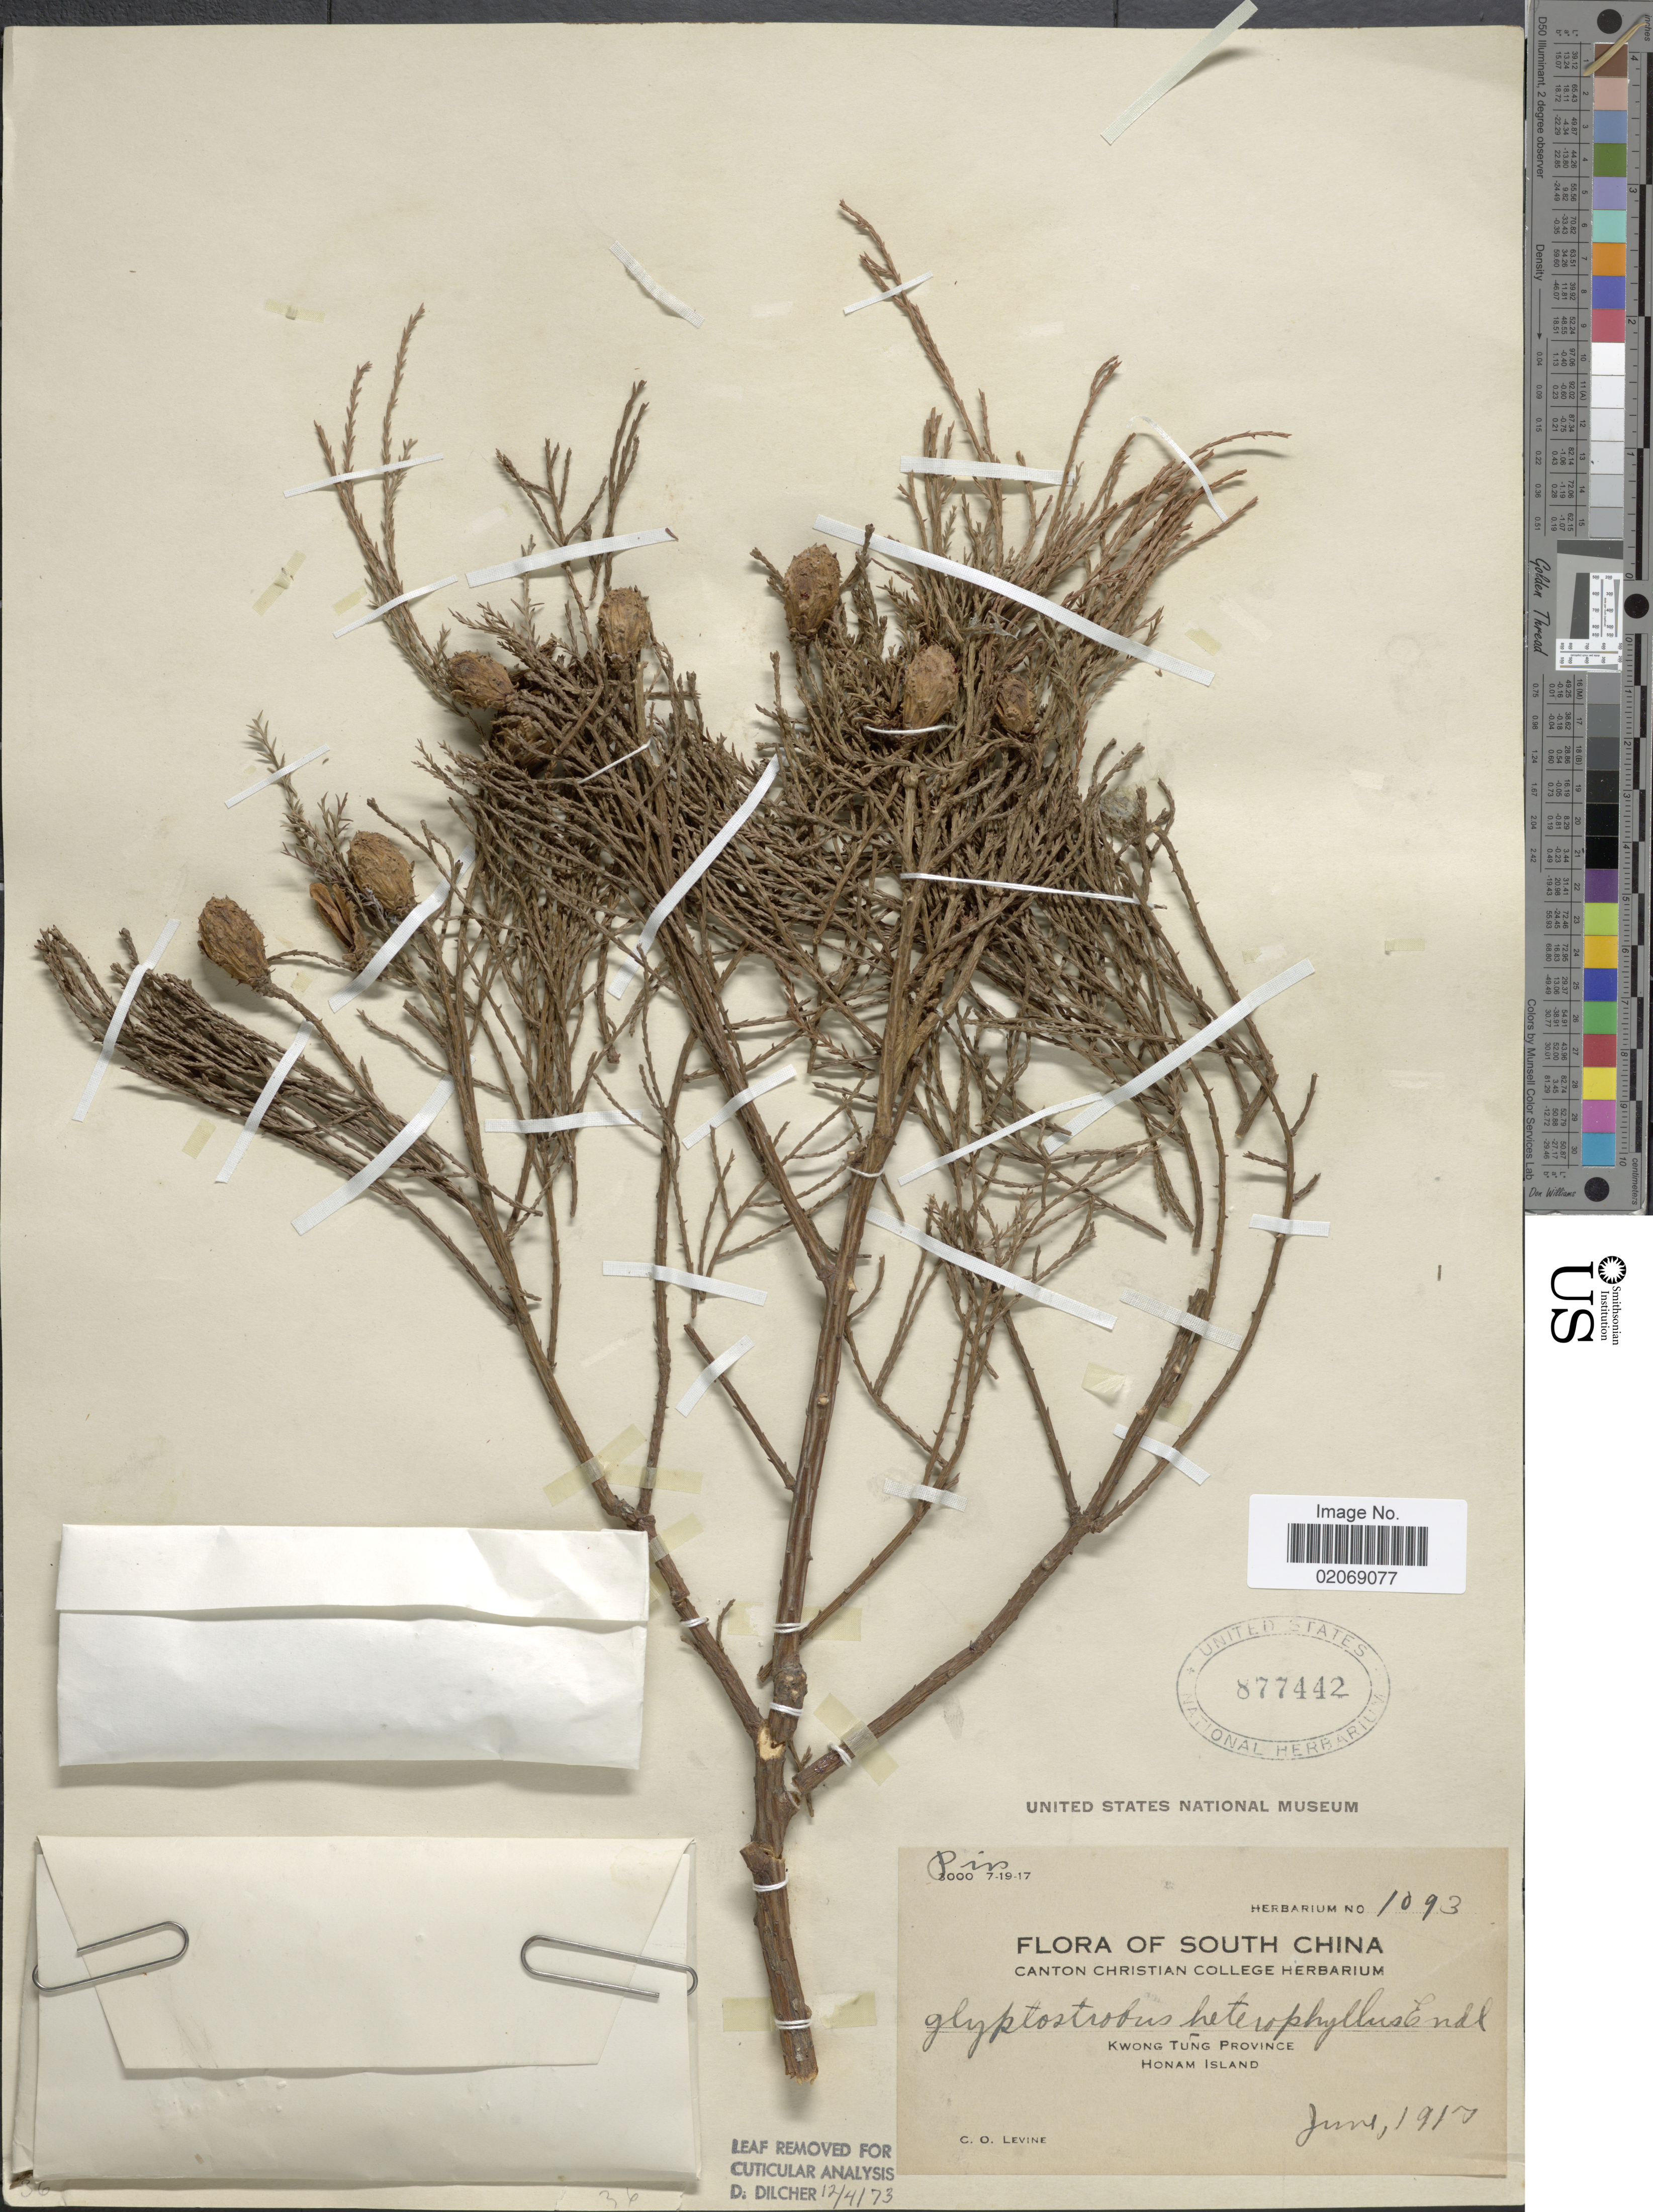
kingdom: Plantae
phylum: Tracheophyta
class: Pinopsida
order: Pinales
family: Cupressaceae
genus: Glyptostrobus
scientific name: Glyptostrobus heterophyllus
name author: Endl.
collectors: C. O. Levine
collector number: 1093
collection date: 1917-06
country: China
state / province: Guangdong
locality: Kwong Tung Province. Honam Island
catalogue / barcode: US 877442